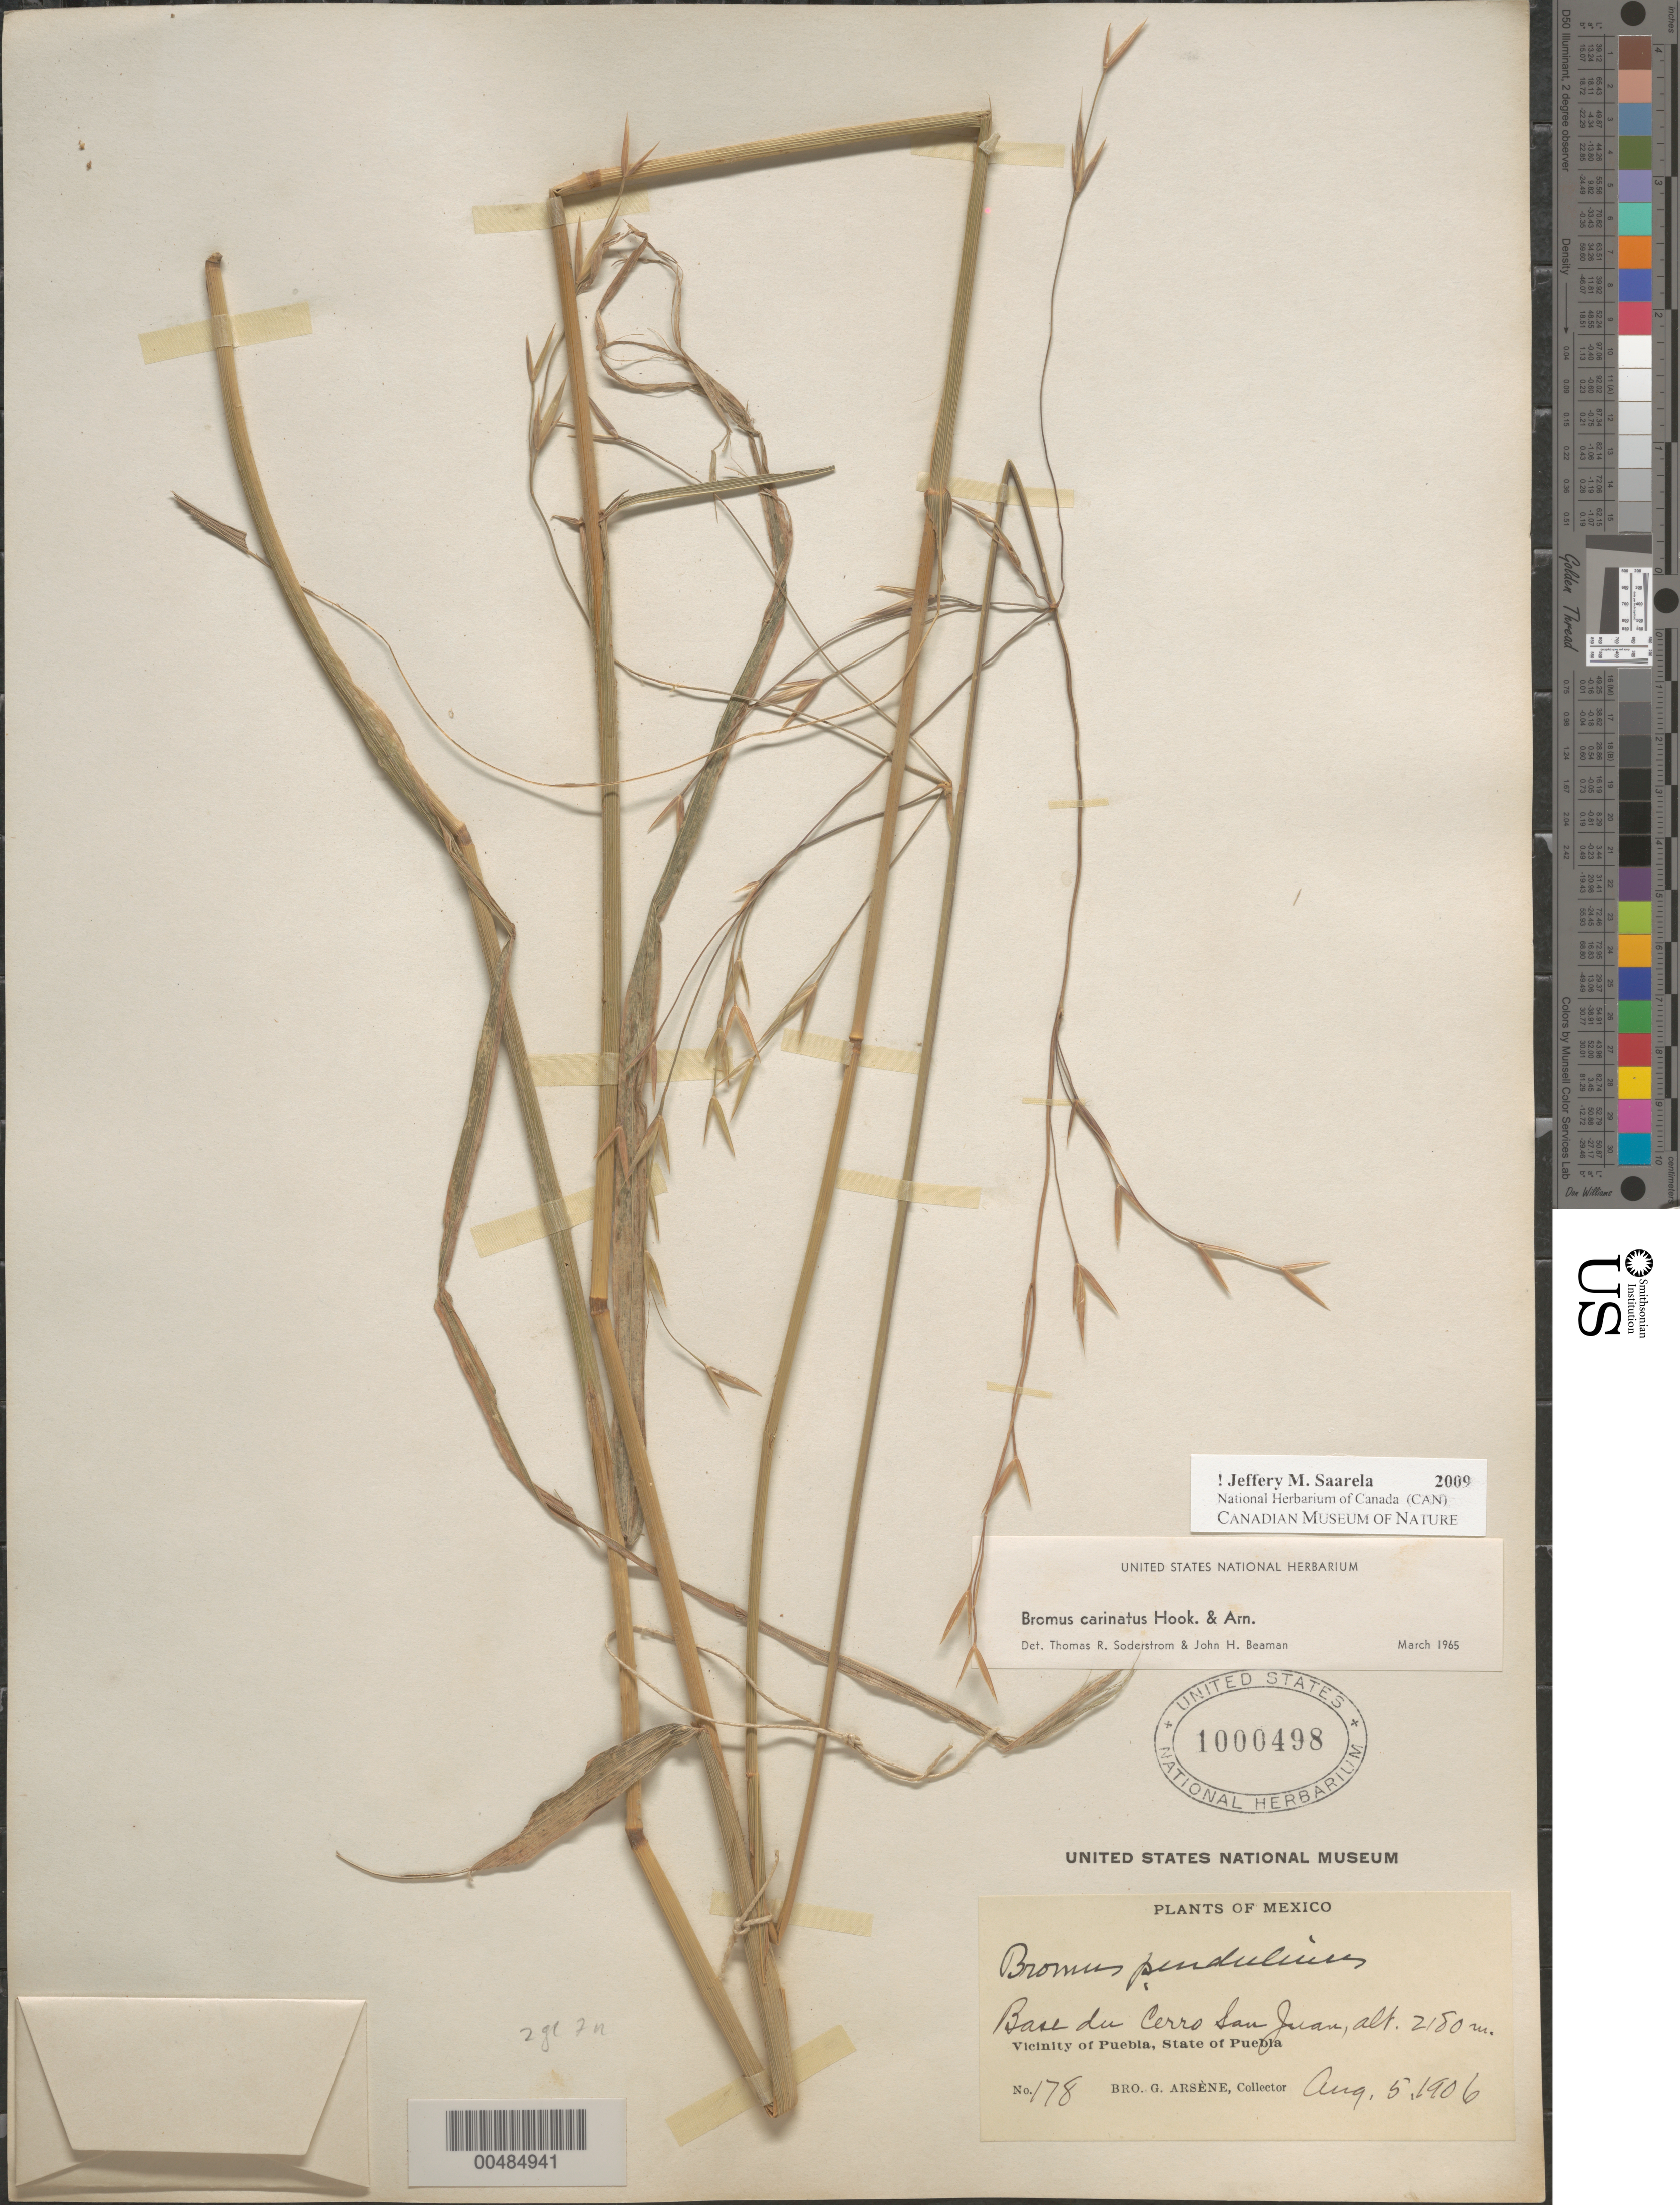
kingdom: Plantae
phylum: Tracheophyta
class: Liliopsida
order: Poales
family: Poaceae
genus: Bromus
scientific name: Bromus carinatus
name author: Hook. & Arn.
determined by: Soderstrom, T. R.; Beaman, J. H.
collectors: Bro. G. Arsène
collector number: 178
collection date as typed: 5 Aug 1906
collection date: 1906-08-05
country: Mexico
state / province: Puebla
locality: Base du Cerro San Juan, vicinity of Puebla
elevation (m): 2180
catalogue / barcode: US 1000498